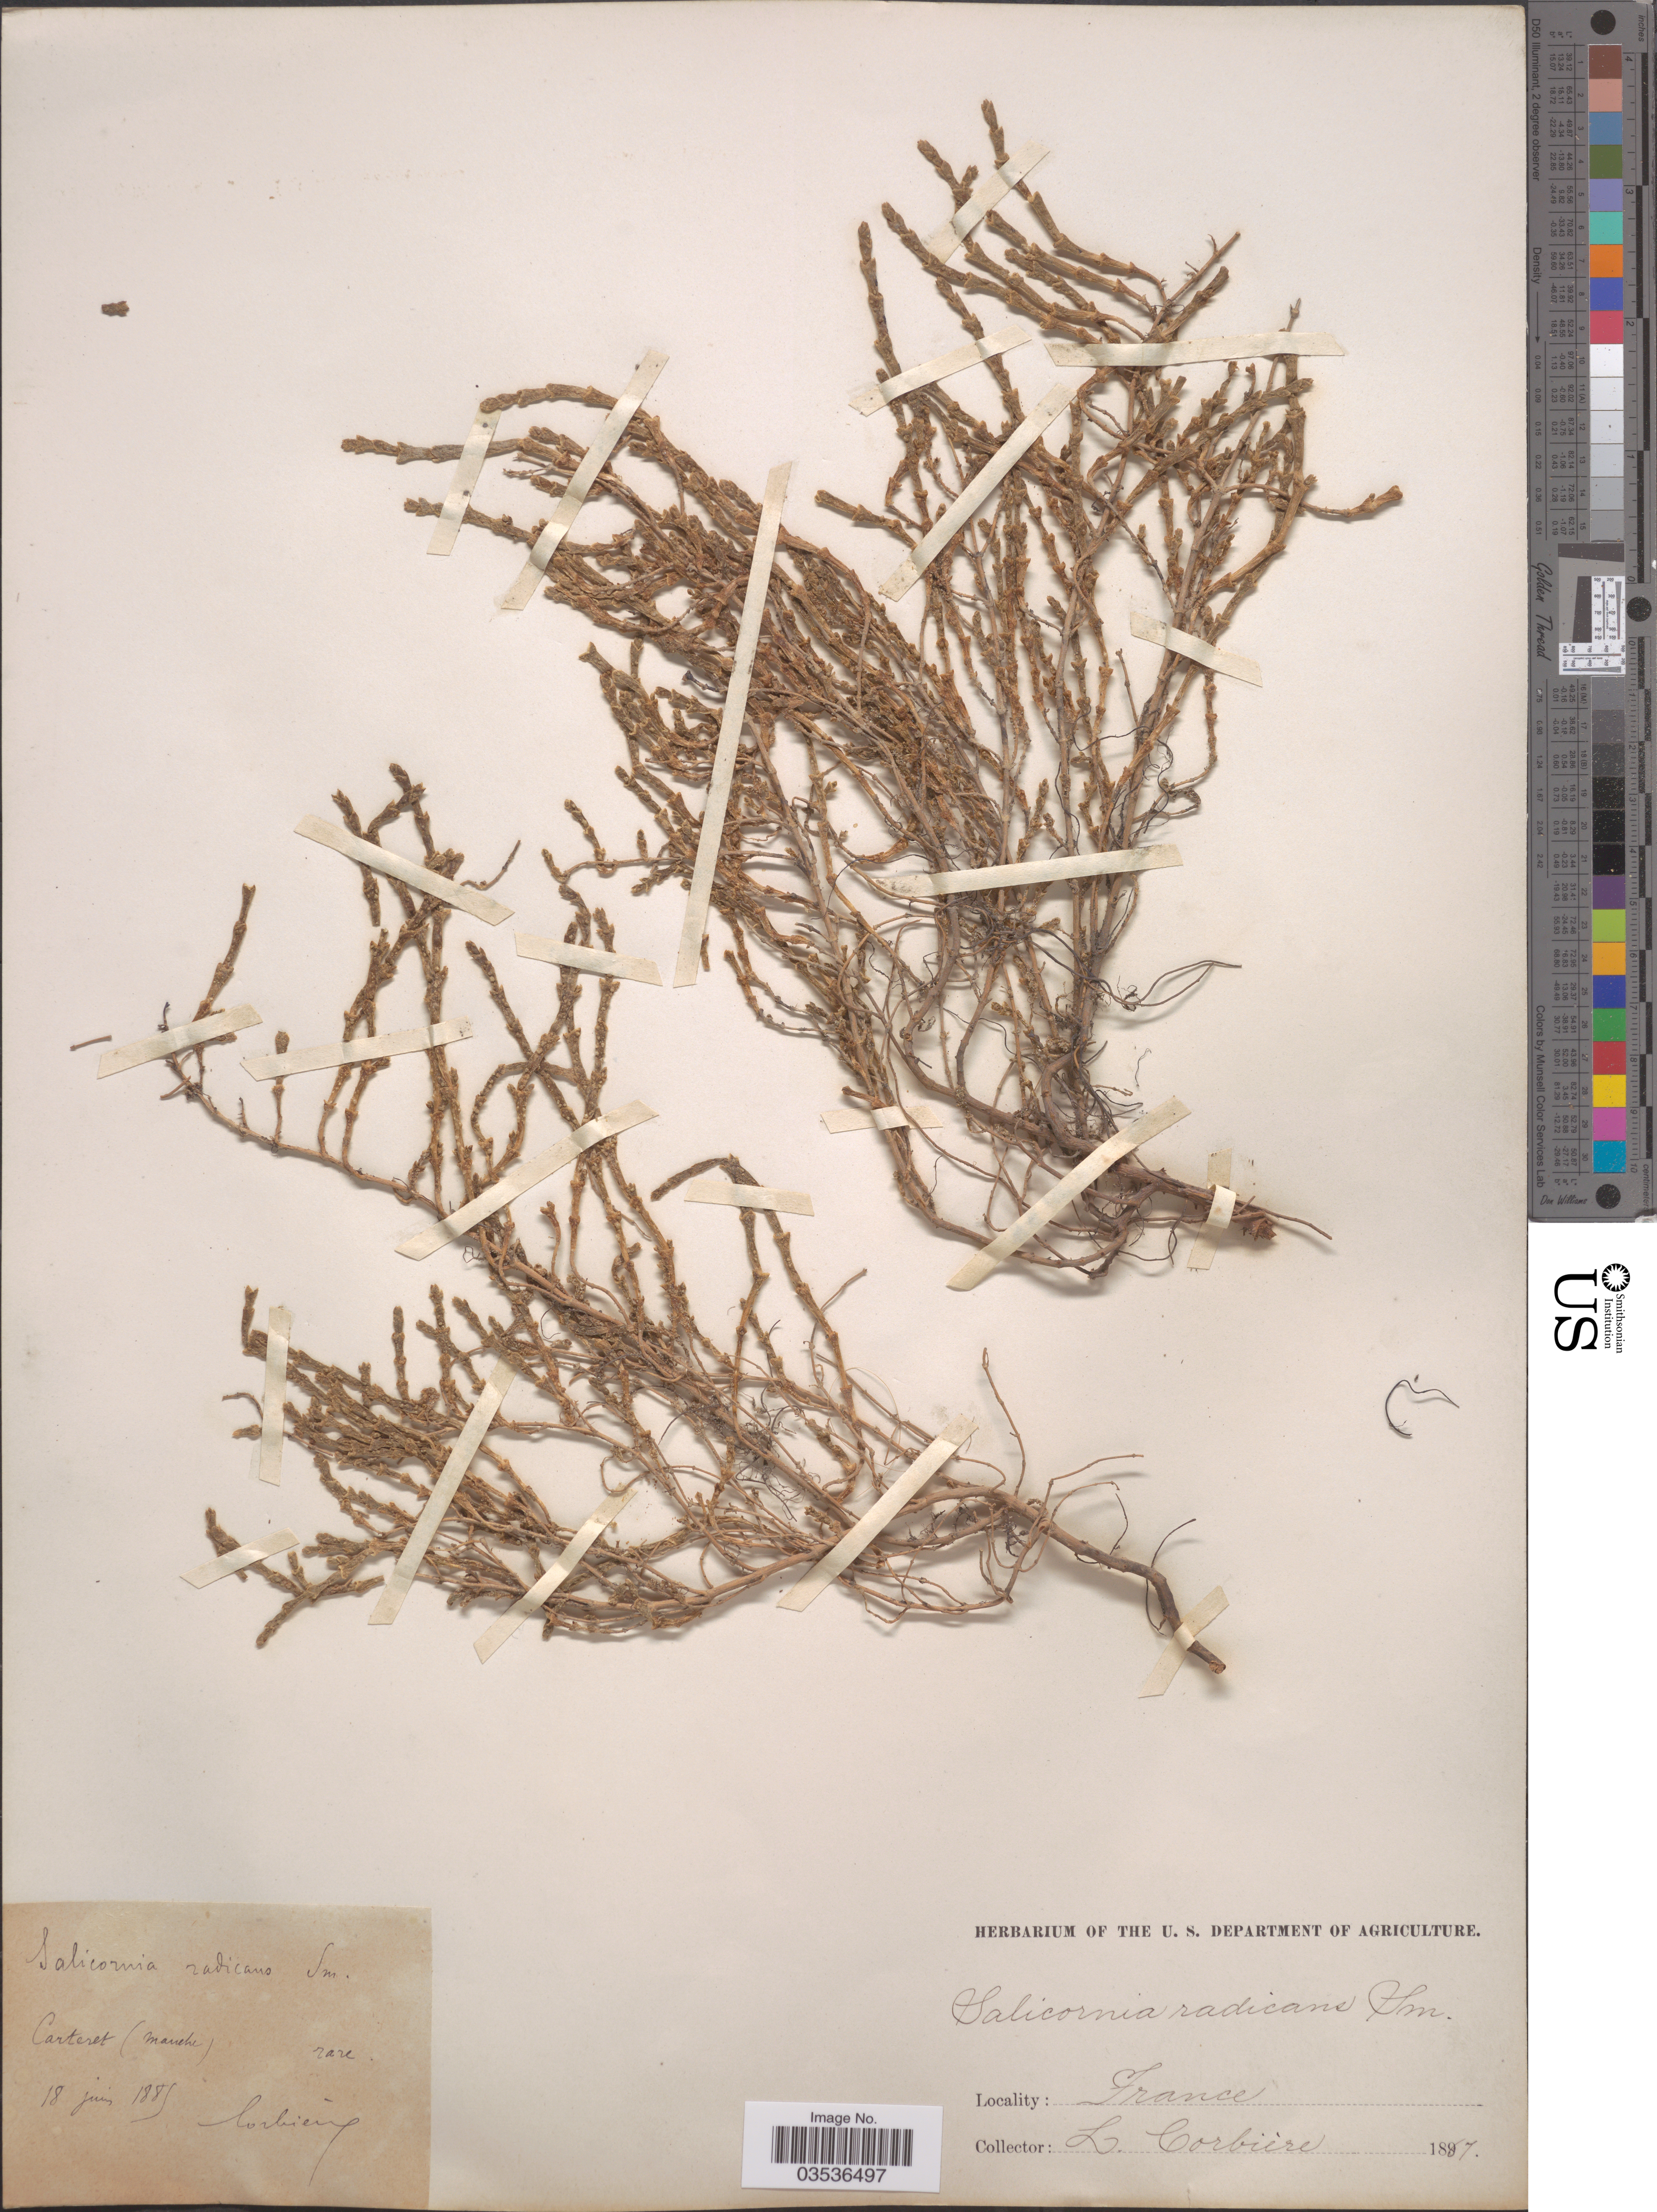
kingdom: Plantae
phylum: Tracheophyta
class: Magnoliopsida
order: Caryophyllales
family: Amaranthaceae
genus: Salicornia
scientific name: Salicornia radicans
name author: Sm.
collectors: L. Corbière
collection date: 1885-06-18/1887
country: France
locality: Carteret (manche).